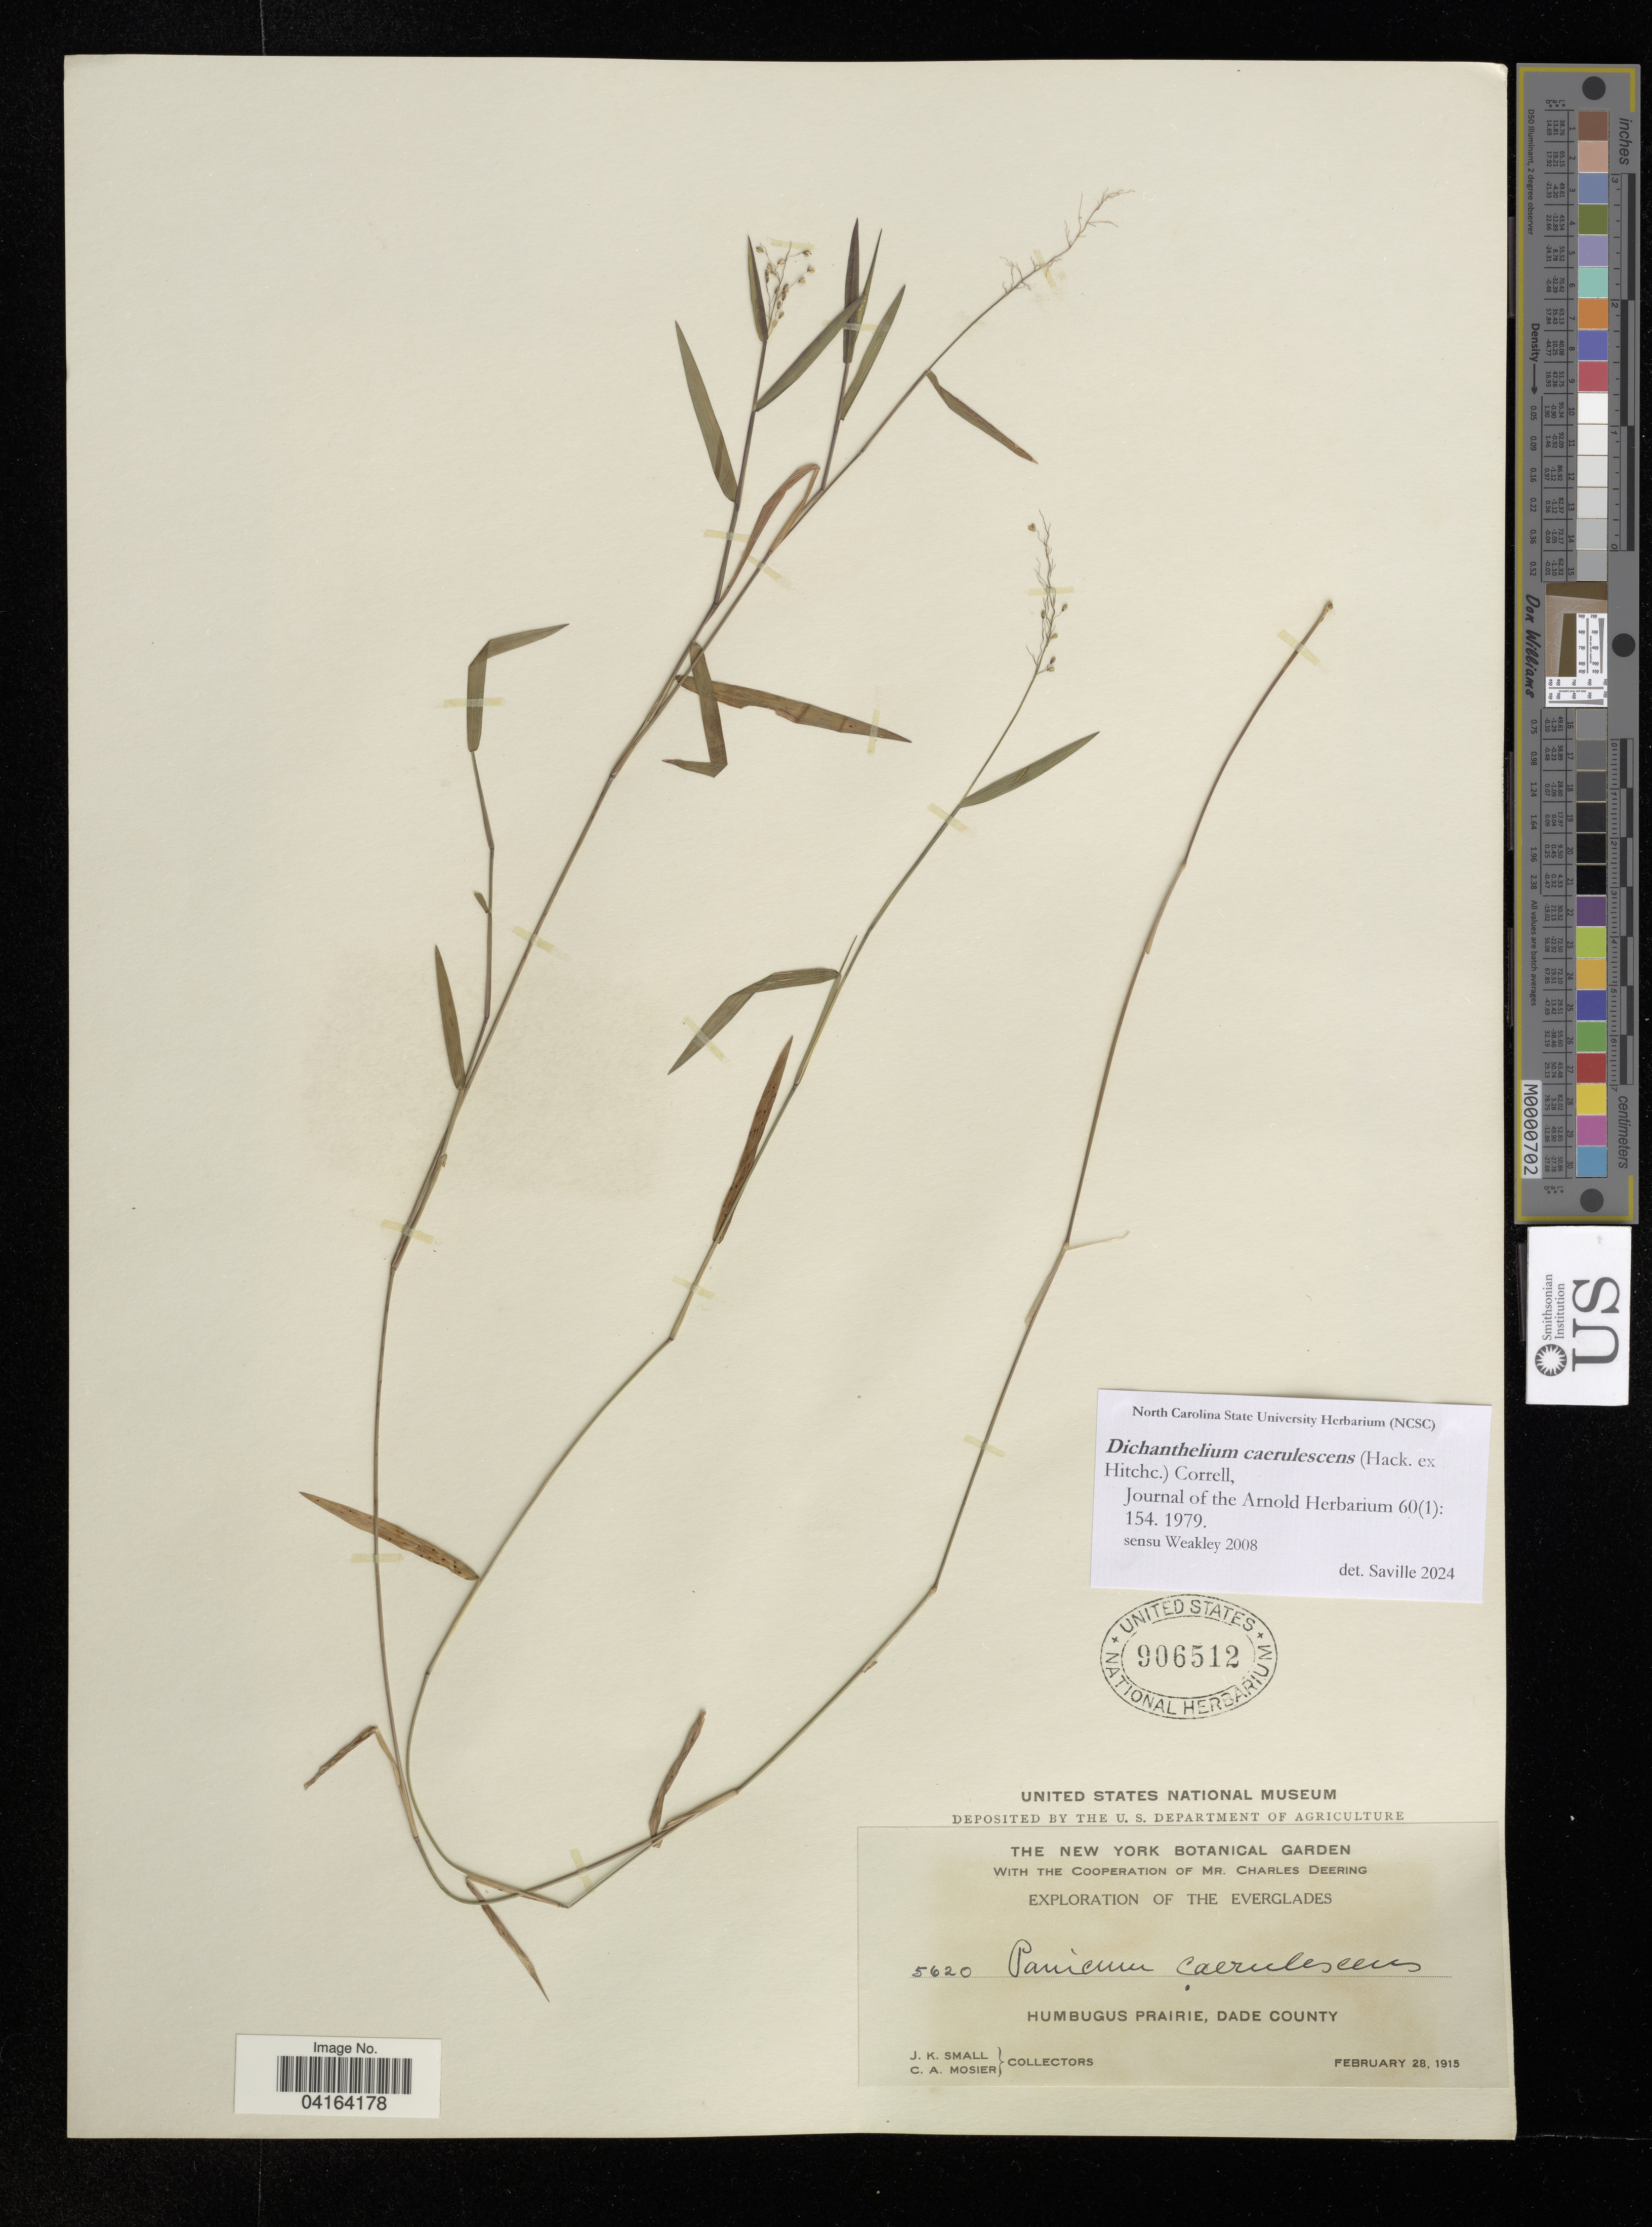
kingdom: Plantae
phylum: Tracheophyta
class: Liliopsida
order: Poales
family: Poaceae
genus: Dichanthelium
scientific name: Dichanthelium caerulescens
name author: (Hack. ex Hitchc.) Correll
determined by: Saville, A. C., (NCSC), North Carolina State University (UNITED STATES)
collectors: J. K. Small & C. A. Mosier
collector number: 5620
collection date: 1915-02-28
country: United States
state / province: Florida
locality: Exploration of the Everglades. Humbugus Prairie, Dade County.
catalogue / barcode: US 906512